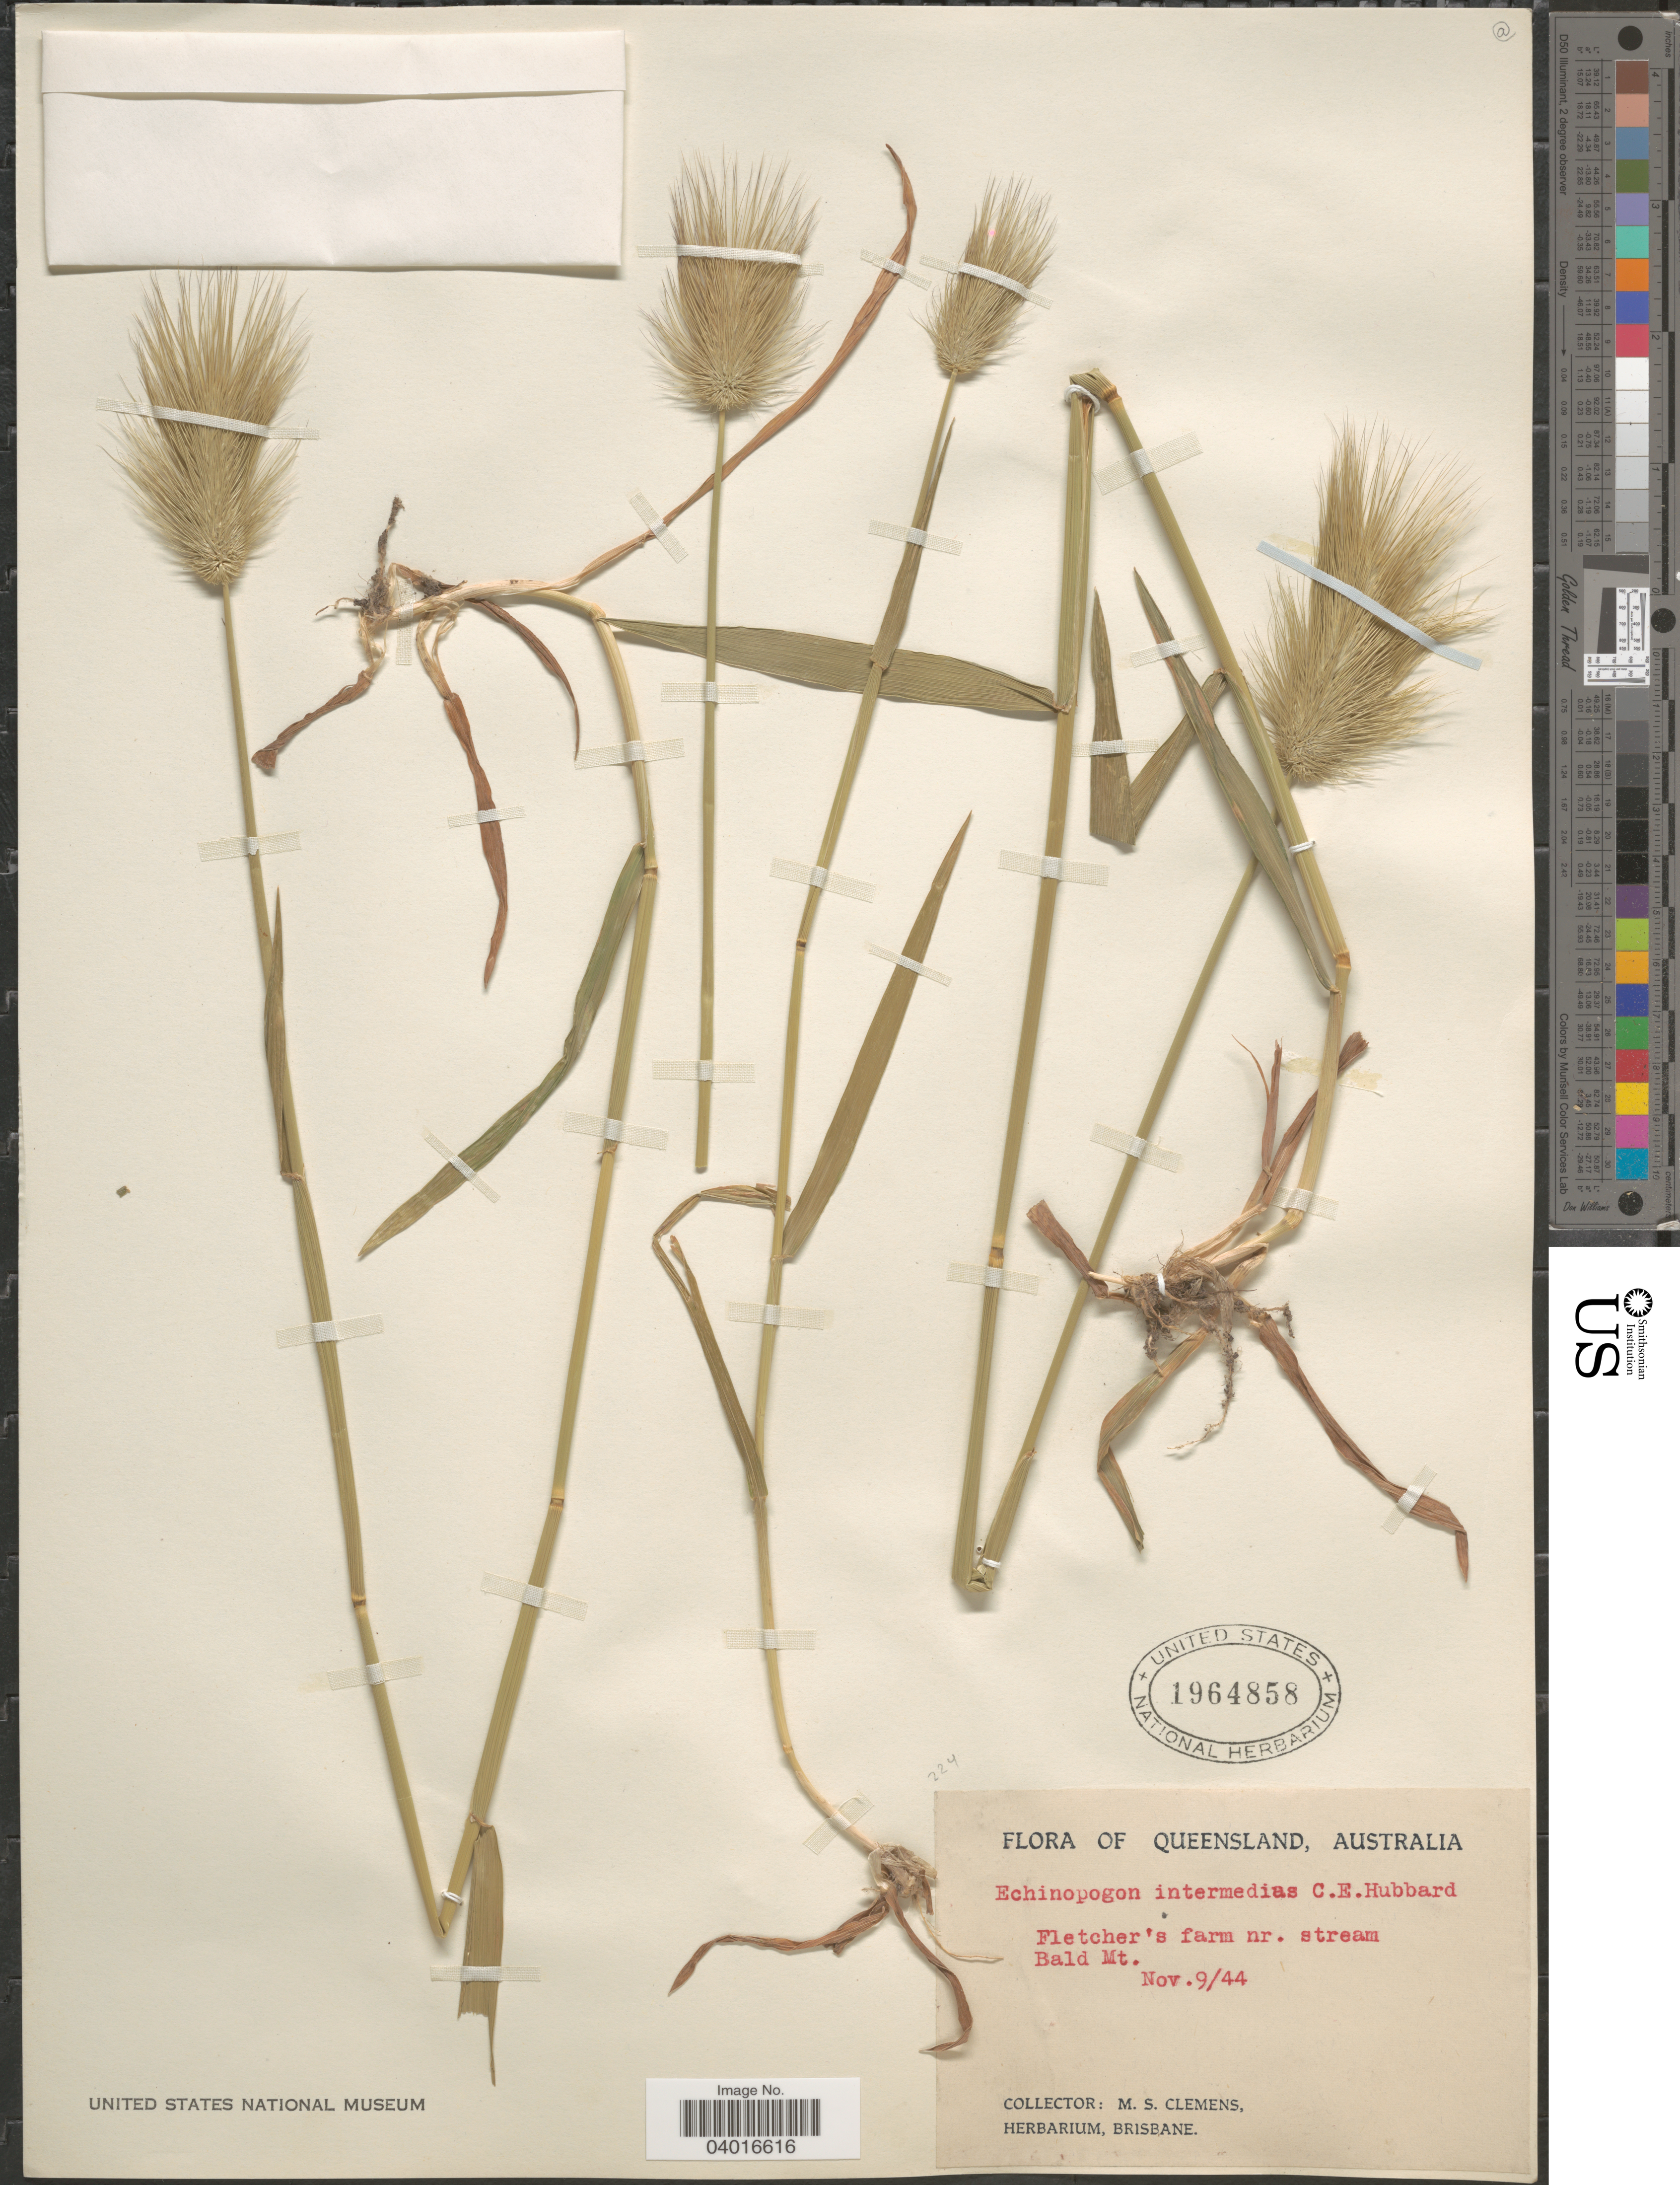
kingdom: Plantae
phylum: Tracheophyta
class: Liliopsida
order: Poales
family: Poaceae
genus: Echinopogon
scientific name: Echinopogon intermedius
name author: C.E. Hubb.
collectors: M. S. Clemens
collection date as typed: Transcribed d/m/y: 9/11/44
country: Australia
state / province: Queensland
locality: Fletcher's farm nr. stream. Bald Mt.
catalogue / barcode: US 1964858